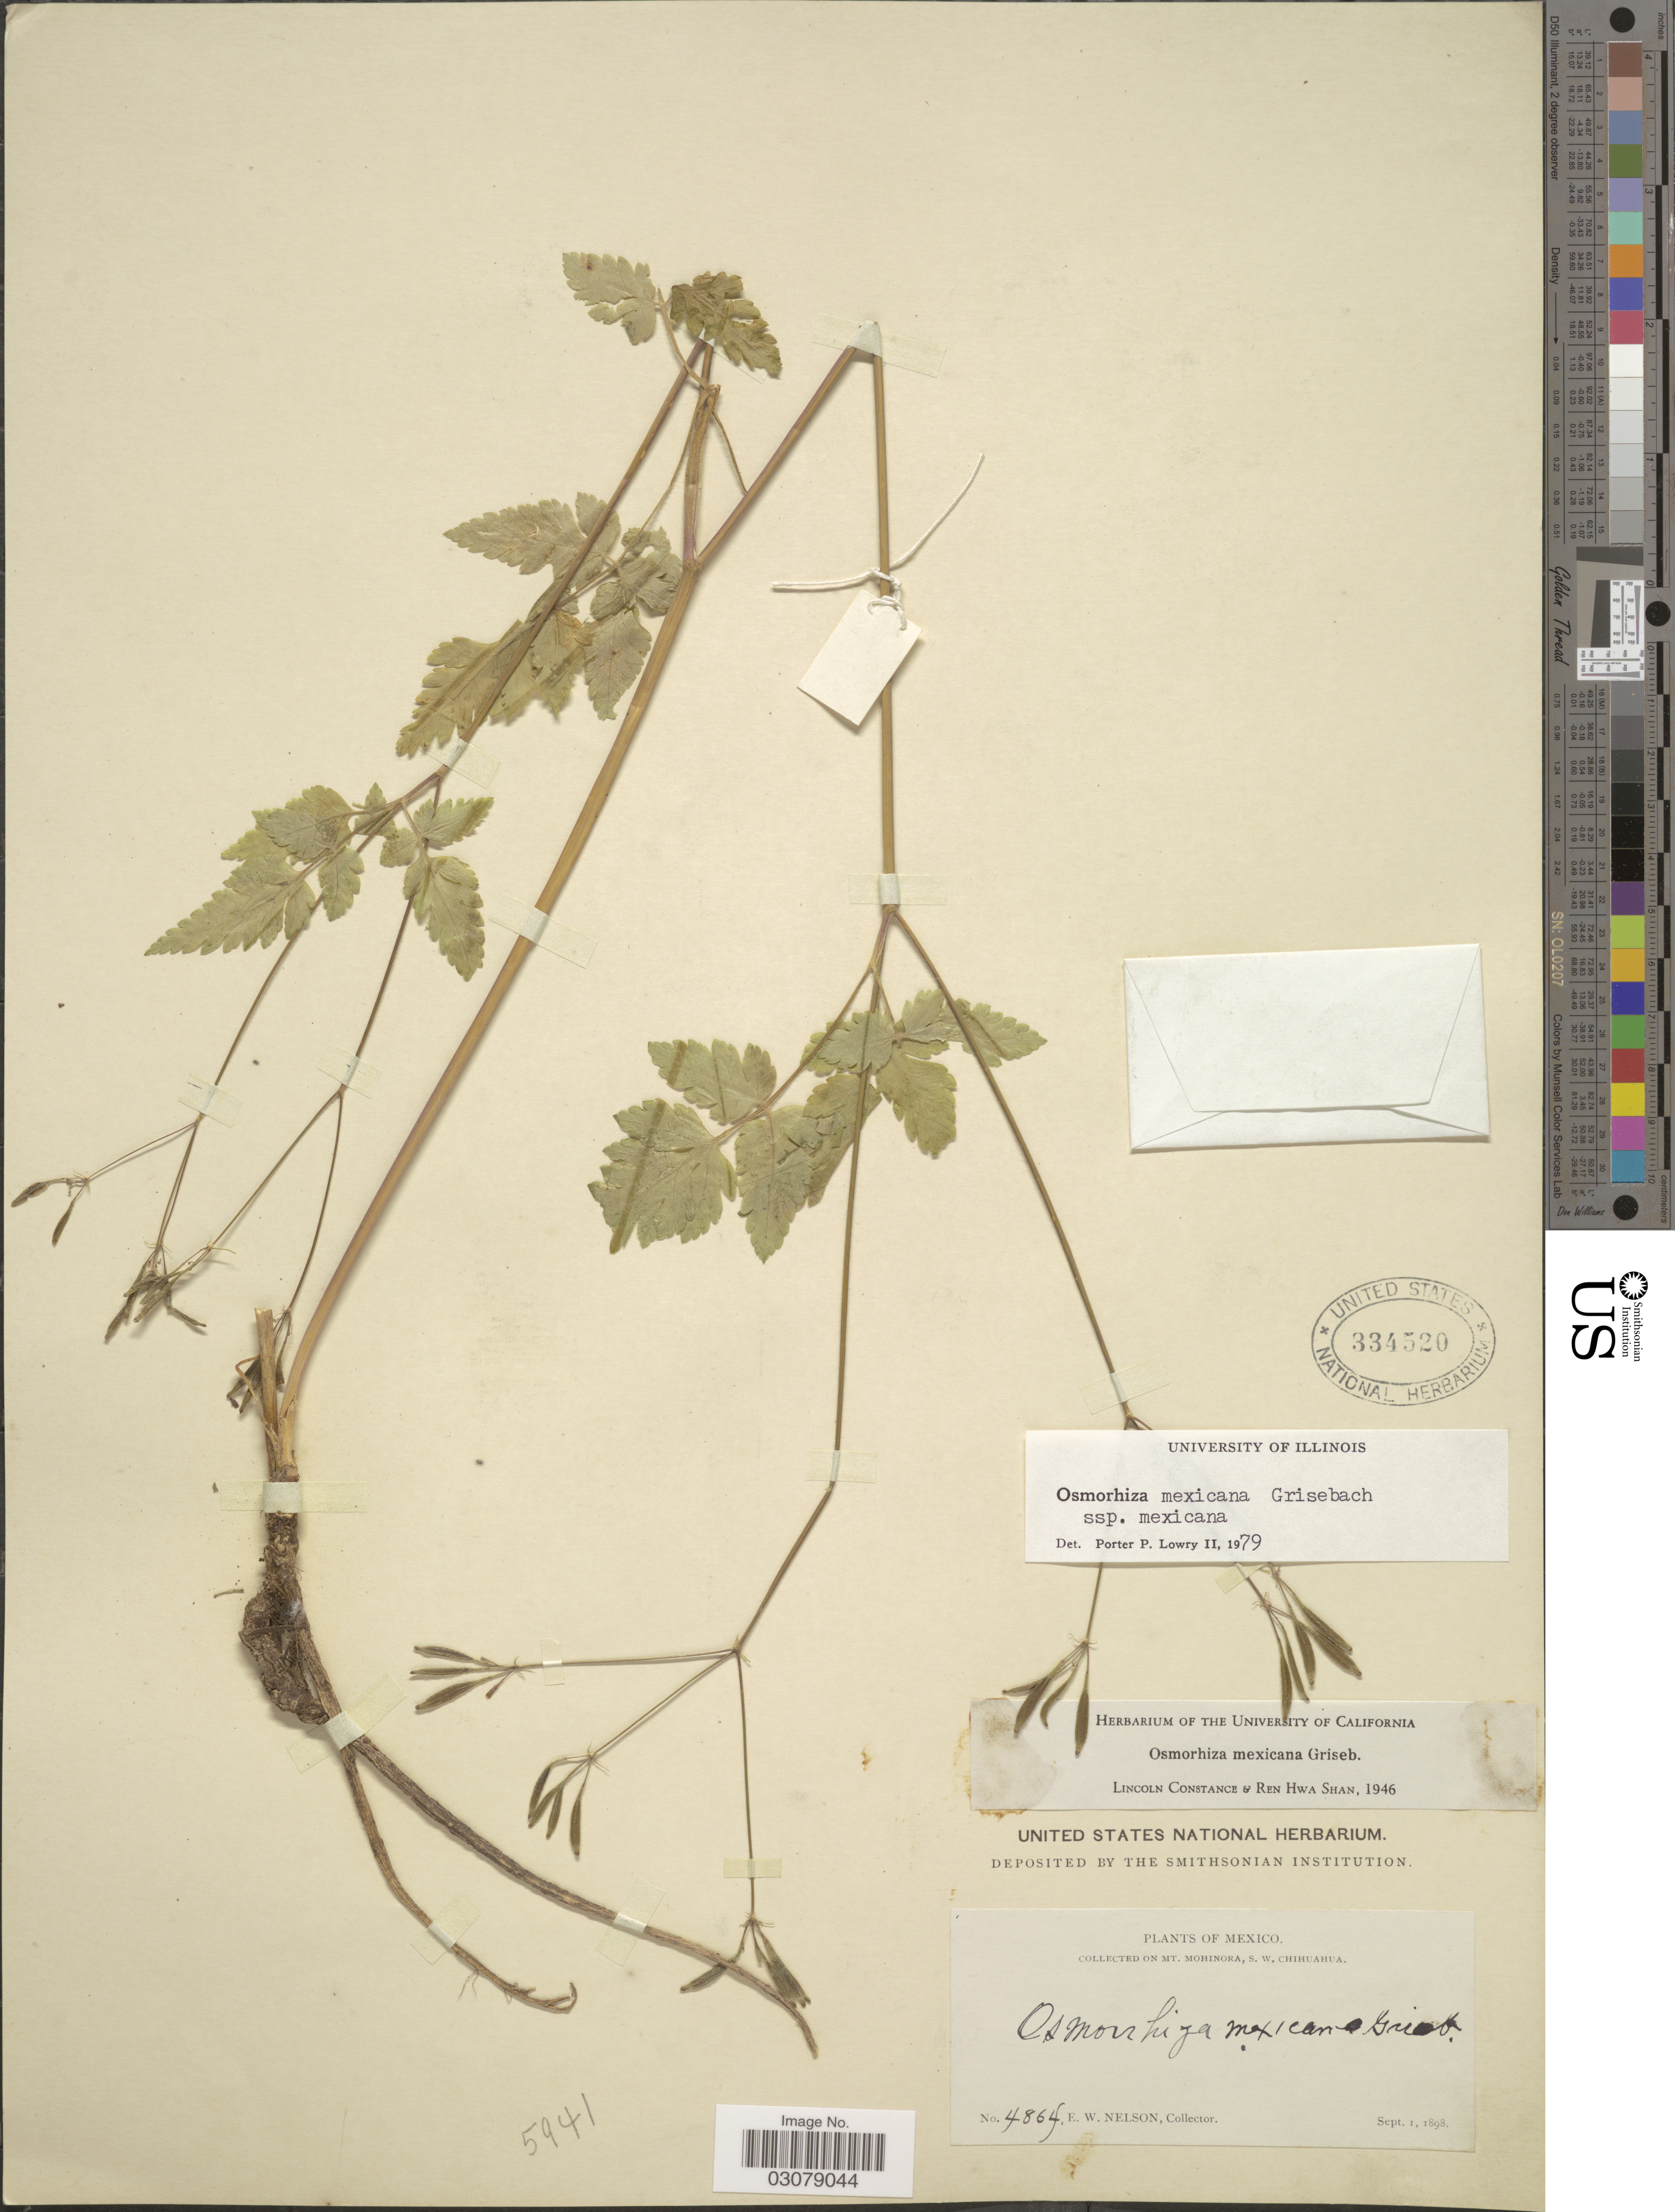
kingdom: Plantae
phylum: Tracheophyta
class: Magnoliopsida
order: Apiales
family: Apiaceae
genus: Osmorhiza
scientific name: Osmorhiza mexicana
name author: Griseb.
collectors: E. W. Nelson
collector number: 4864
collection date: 1898-09-01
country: Mexico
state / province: Chihuahua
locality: Mt. Mohinora, S.W. Chihuahua.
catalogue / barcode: US 334520